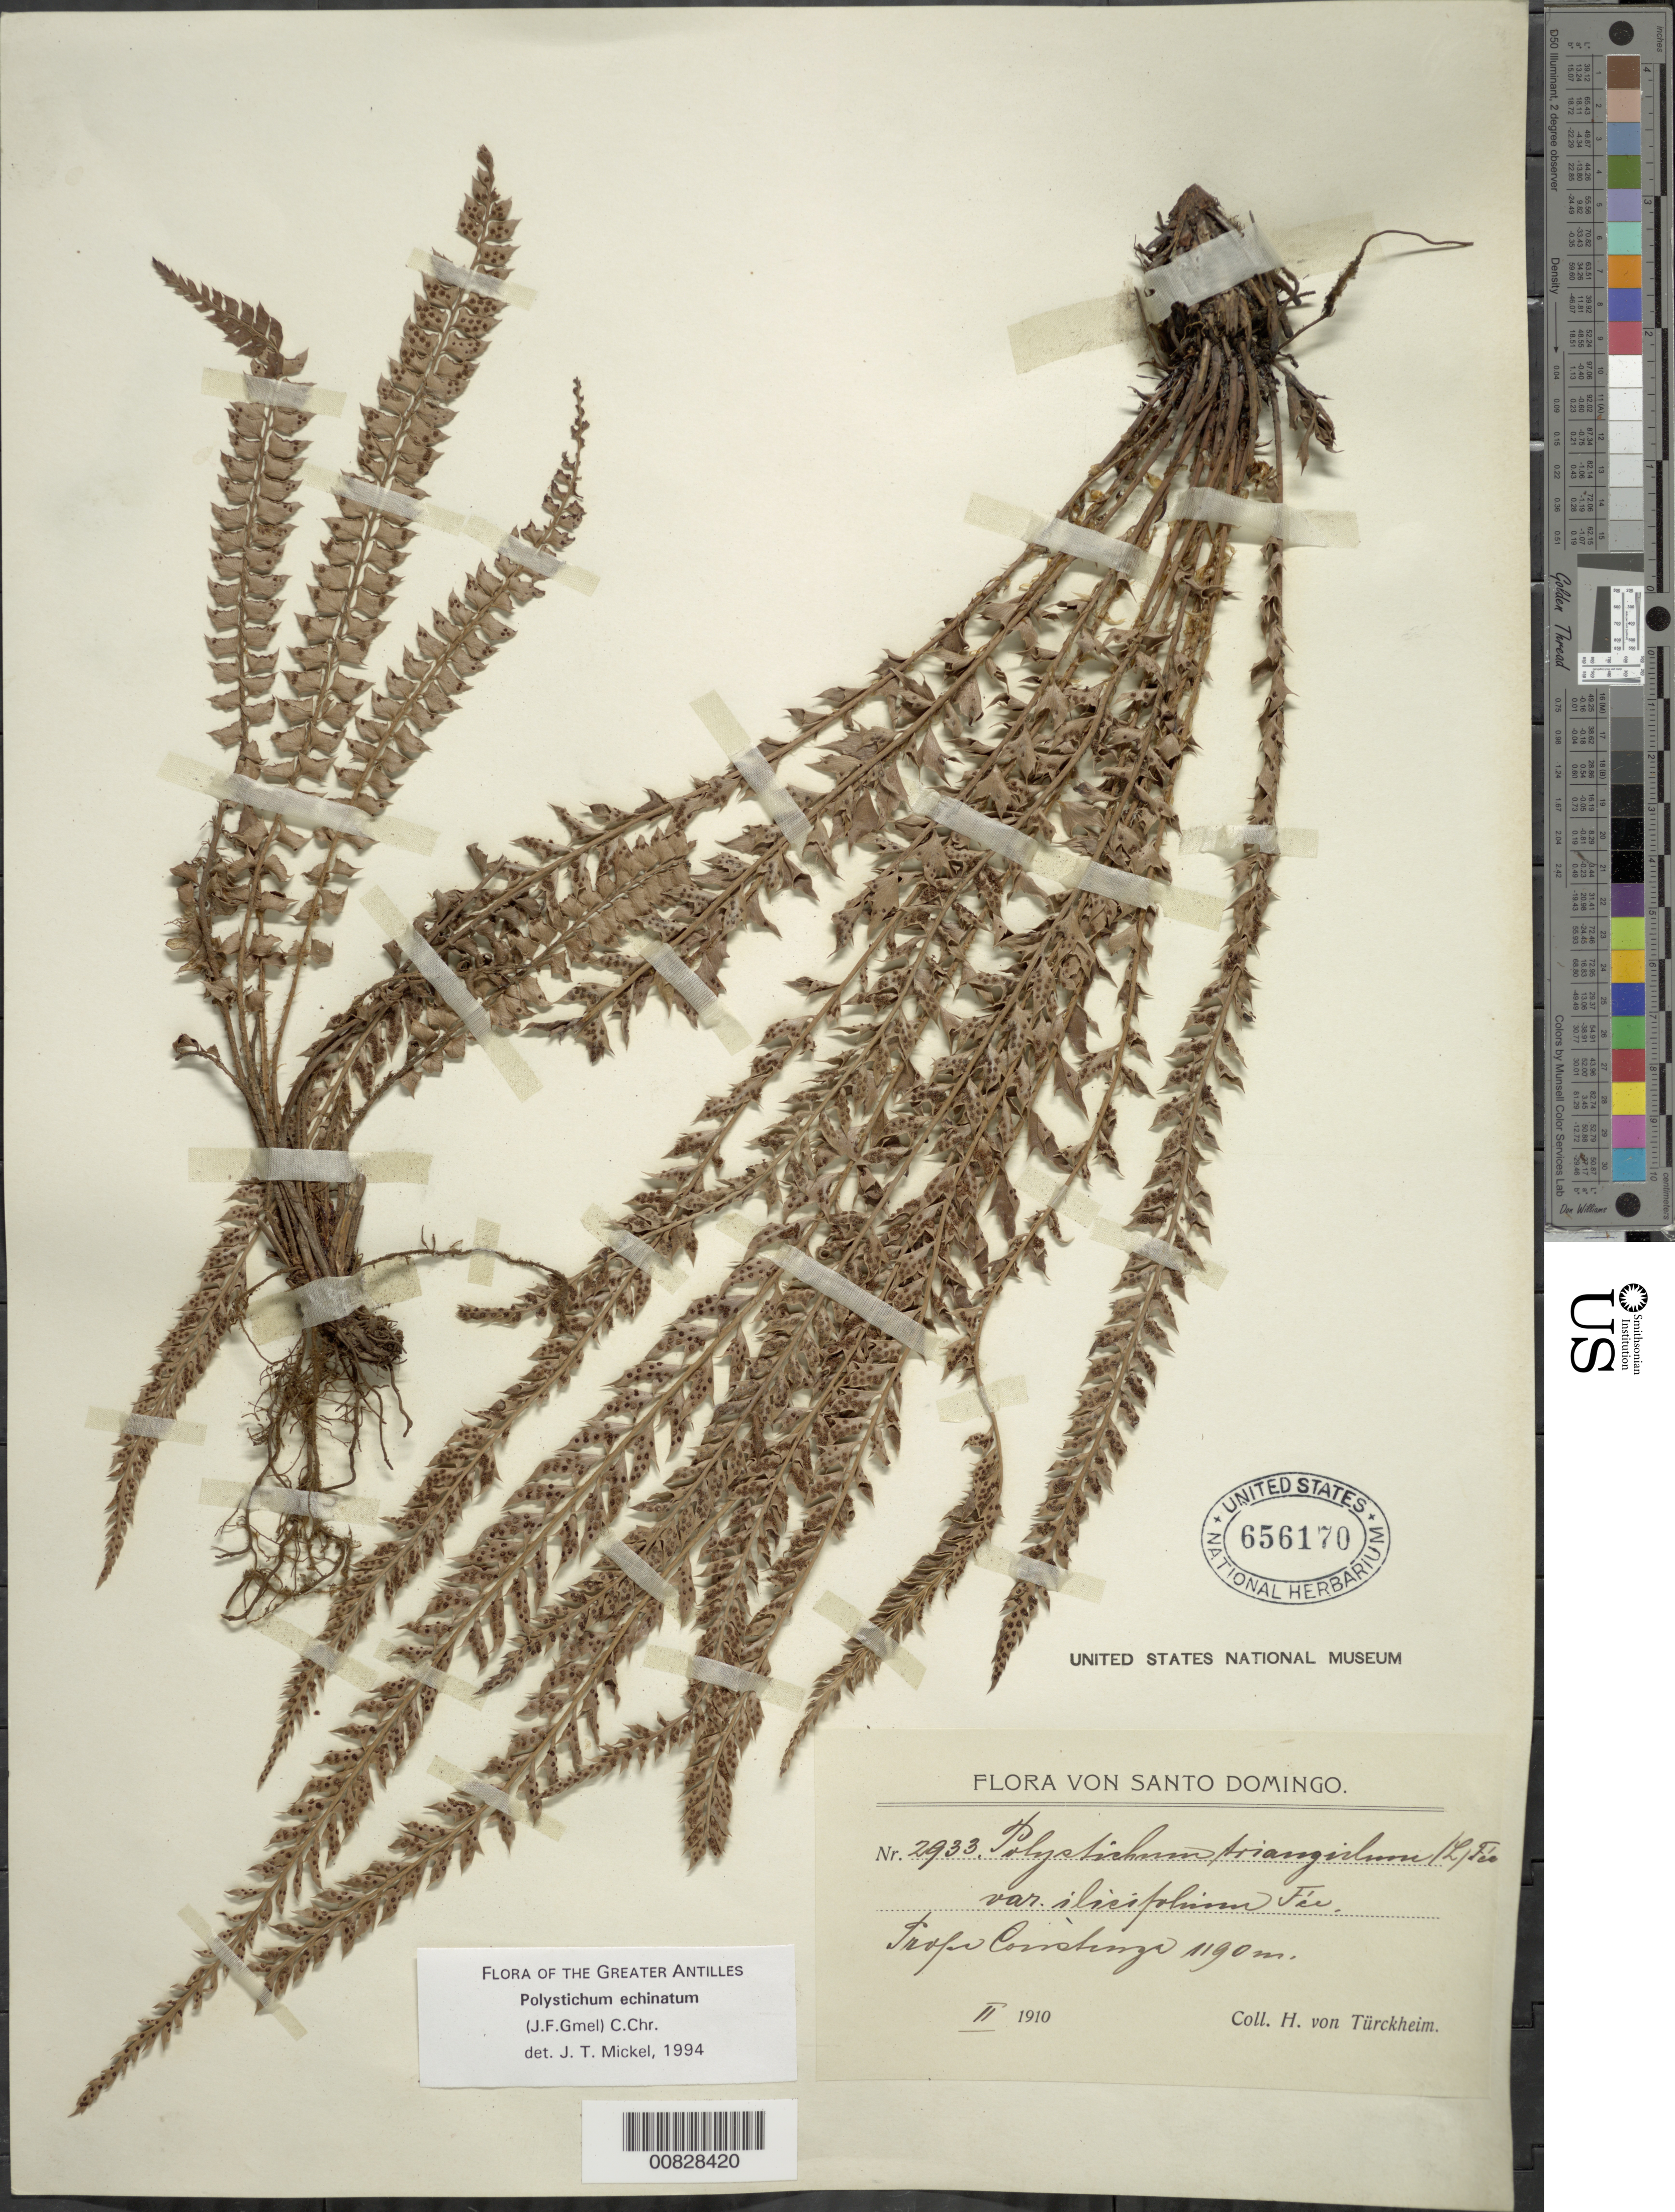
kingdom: Plantae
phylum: Tracheophyta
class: Polypodiopsida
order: Polypodiales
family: Dryopteridaceae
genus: Polystichum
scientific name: Polystichum echinatum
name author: (J.F. Gmel.) C. Chr.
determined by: Mickel, J. T., (NY), New York Botanical Garden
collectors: H. von Türckheim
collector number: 2933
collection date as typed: Feb 1910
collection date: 1910-02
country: Dominican Republic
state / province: La Vega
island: Hispaniola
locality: Constanza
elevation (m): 1190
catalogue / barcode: US 656170